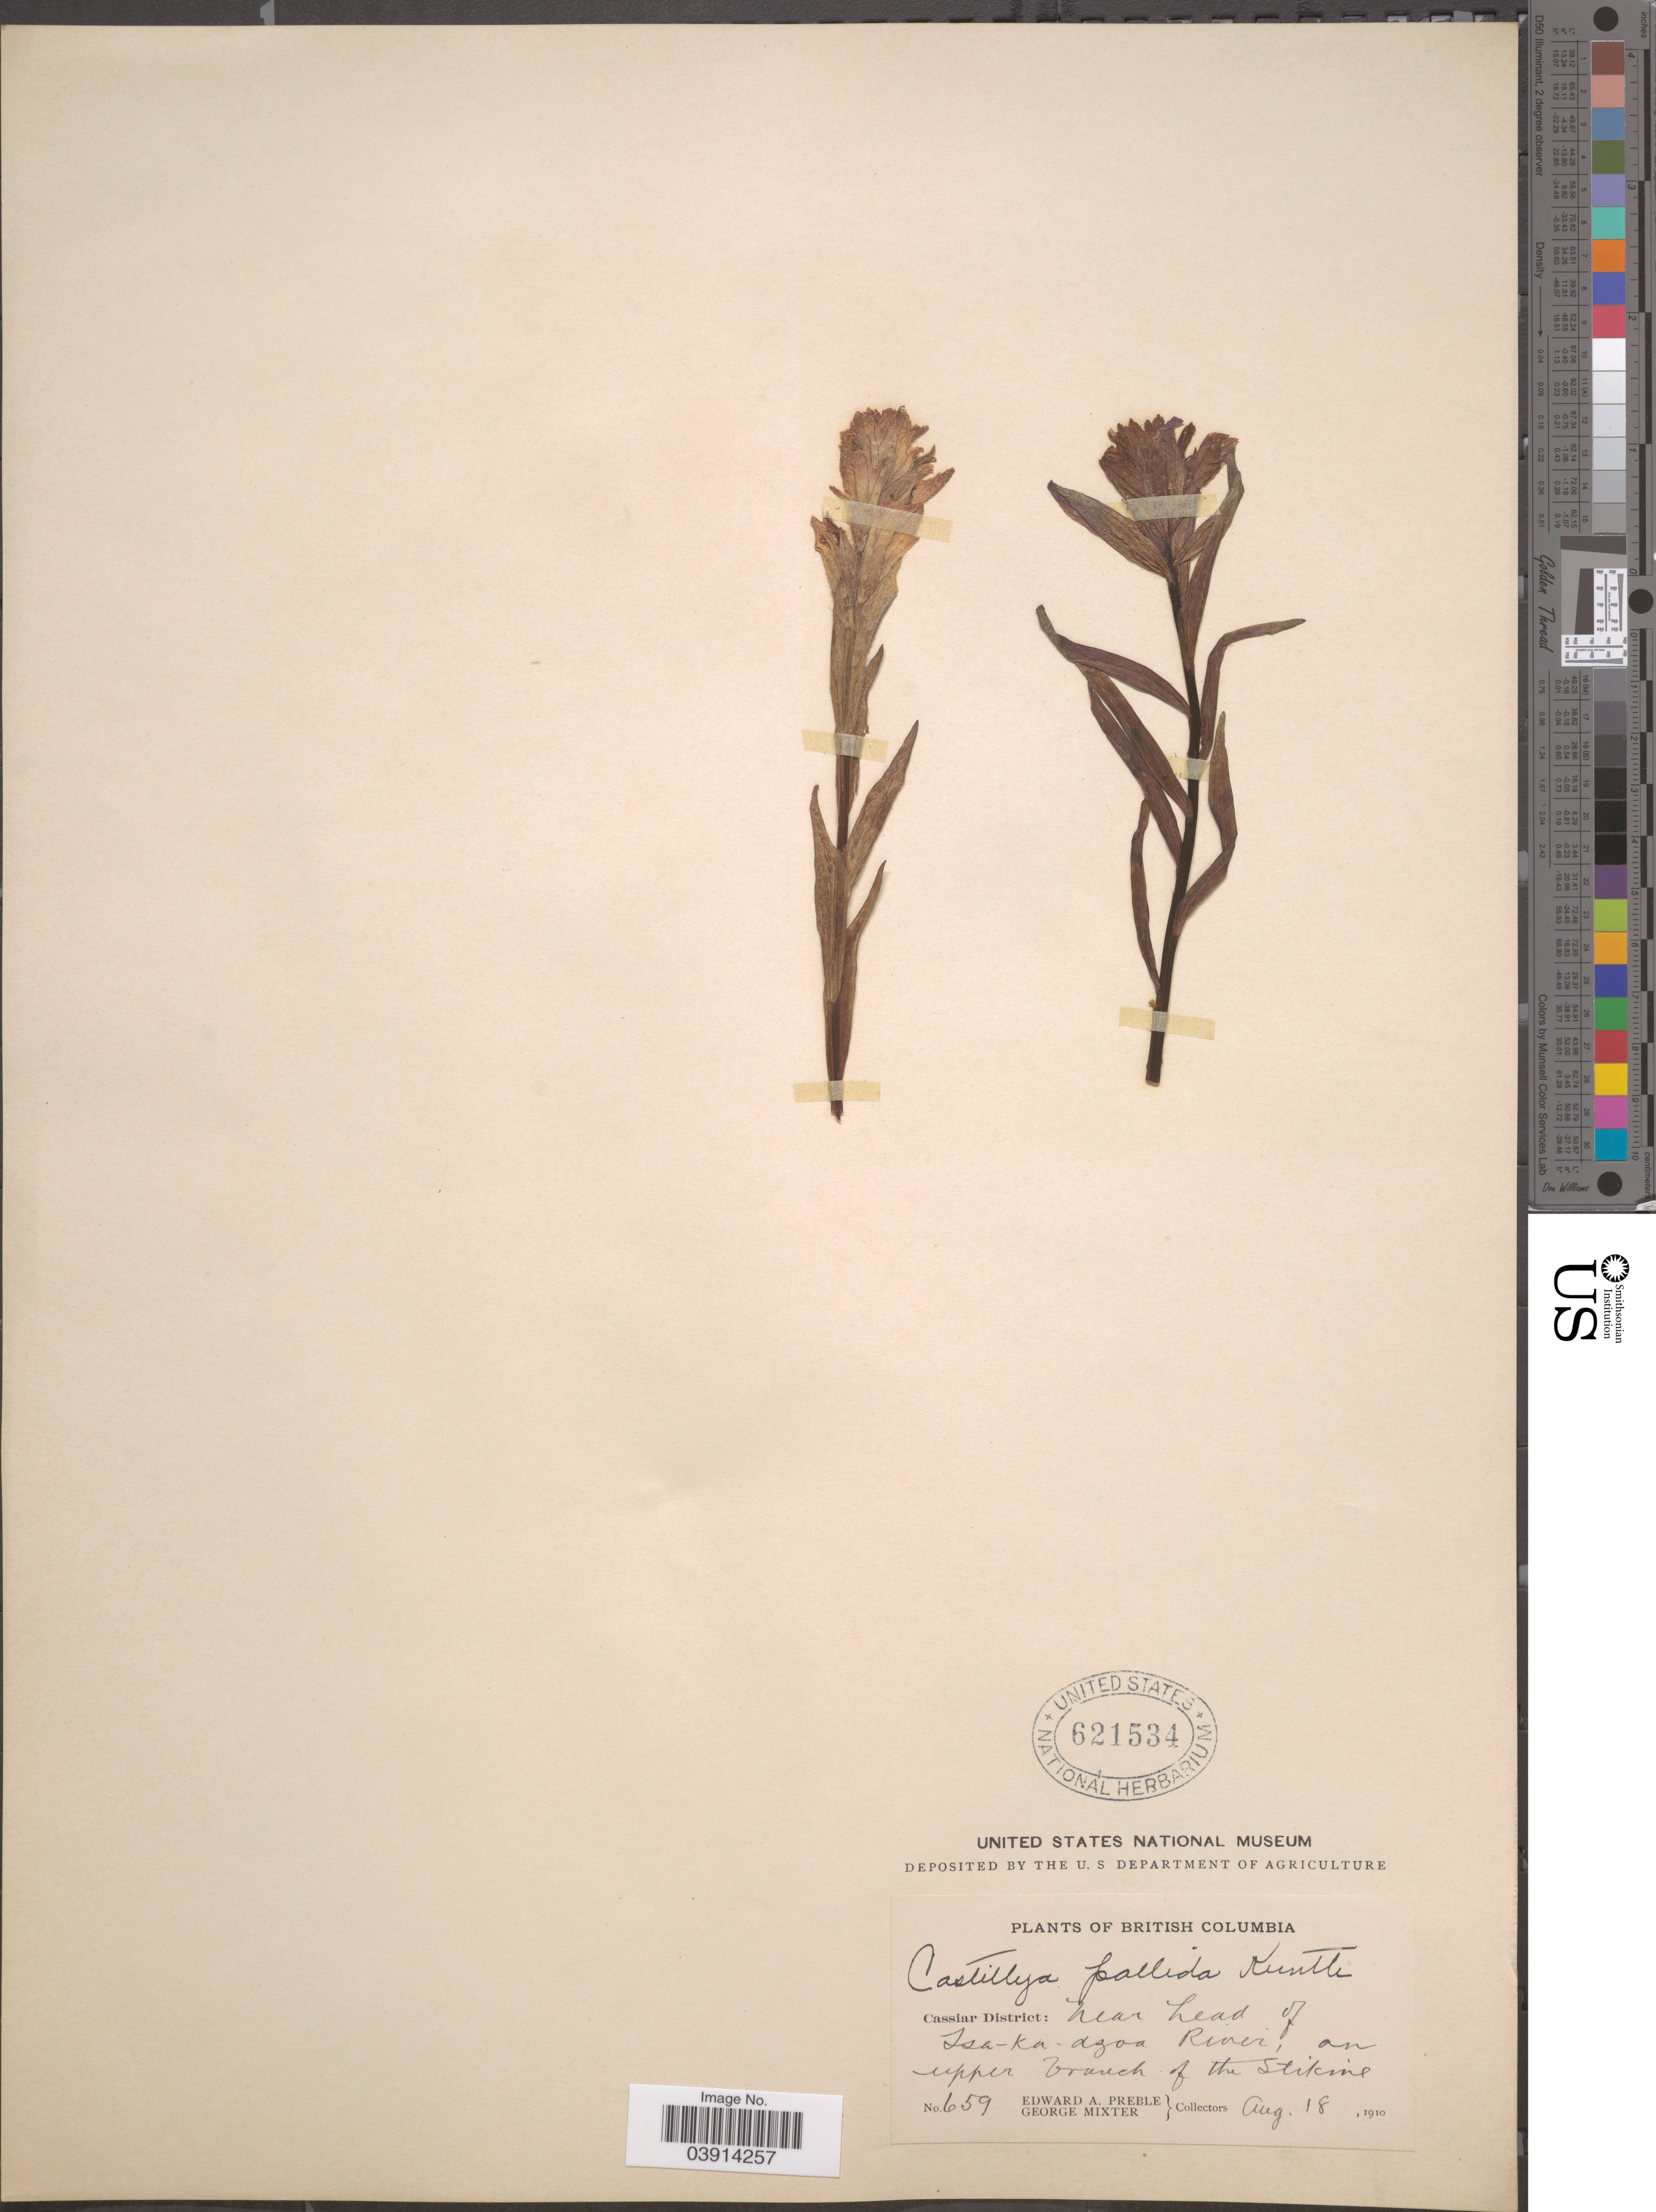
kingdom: Plantae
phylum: Tracheophyta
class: Magnoliopsida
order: Lamiales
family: Orobanchaceae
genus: Castilleja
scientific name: Castilleja septentrionalis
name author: Lindl.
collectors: E. Preble & G. Mixter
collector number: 659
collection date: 1910-08-18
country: Canada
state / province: British Columbia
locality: Cassiar District: near head of Isa-Ka- dzoa River; on upper branch of the Stikine.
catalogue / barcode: US 621534